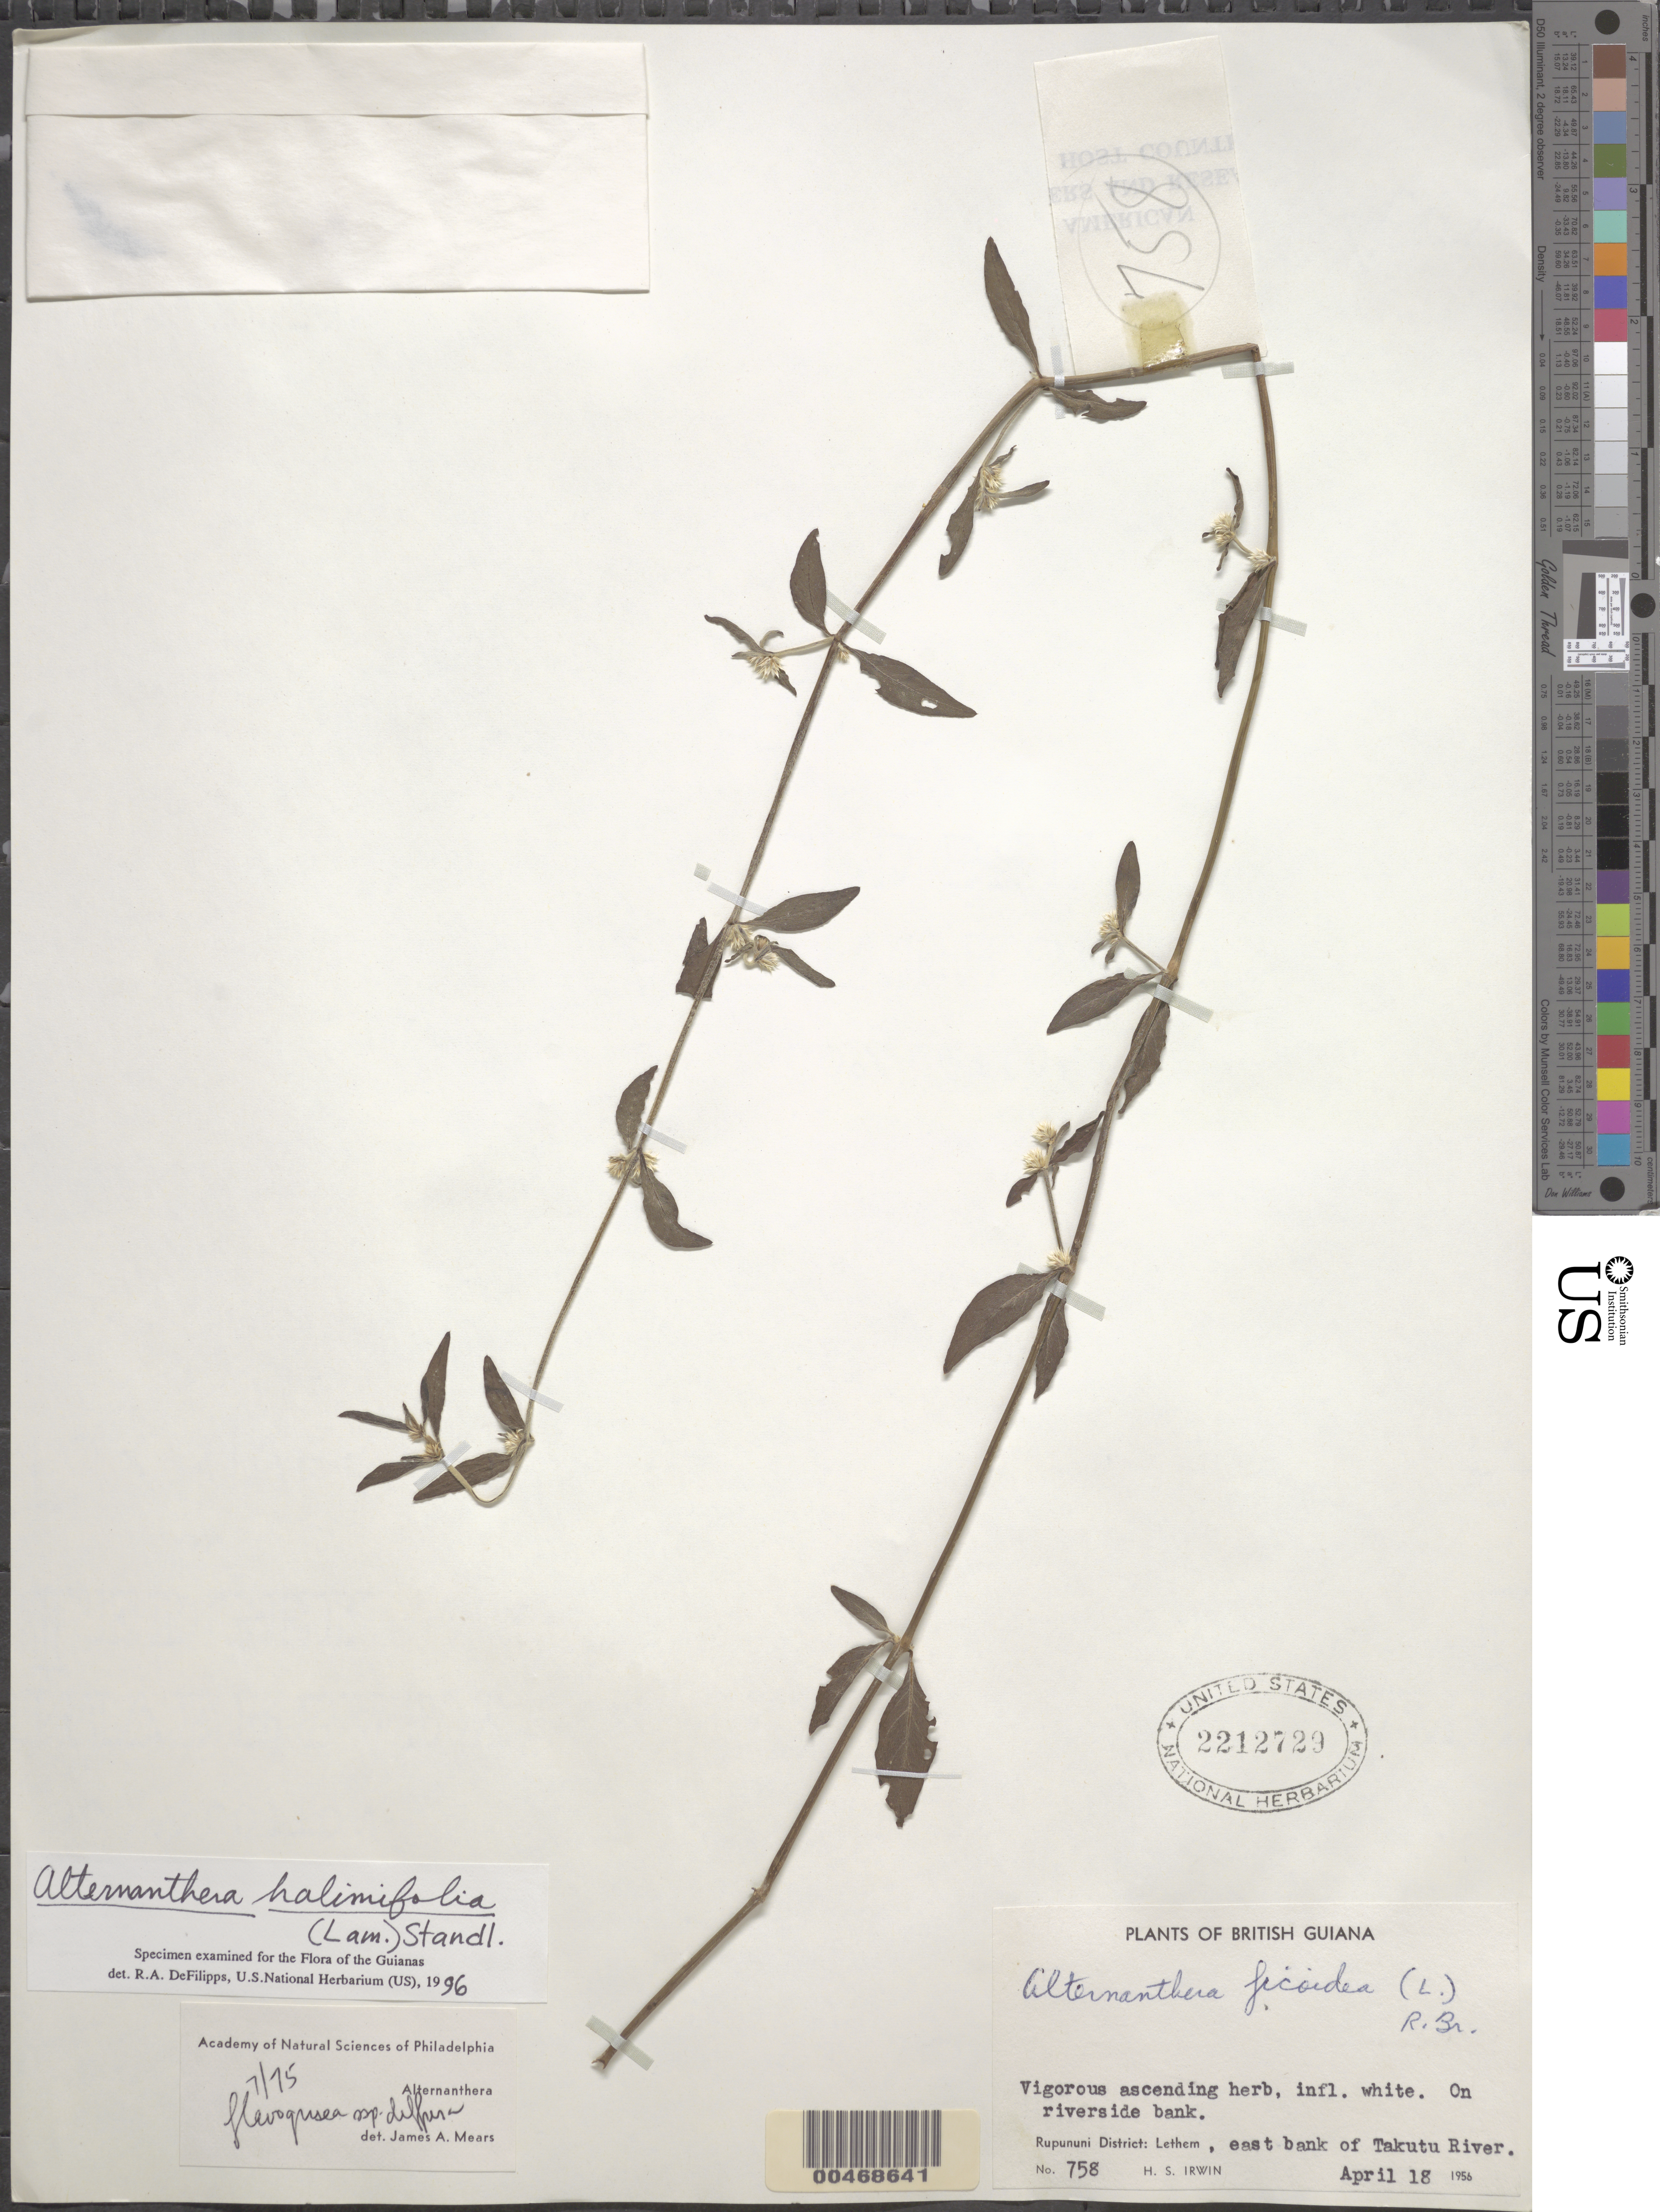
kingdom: Plantae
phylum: Tracheophyta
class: Magnoliopsida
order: Caryophyllales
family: Amaranthaceae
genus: Alternanthera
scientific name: Alternanthera halimifolia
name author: (Lam.) Standl. ex Pittier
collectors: H. Irwin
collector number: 758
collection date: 1956-04-18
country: Guyana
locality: British Guiana. Rupununi District: Lethem, east bank of Takutu River.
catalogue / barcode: US 2212729